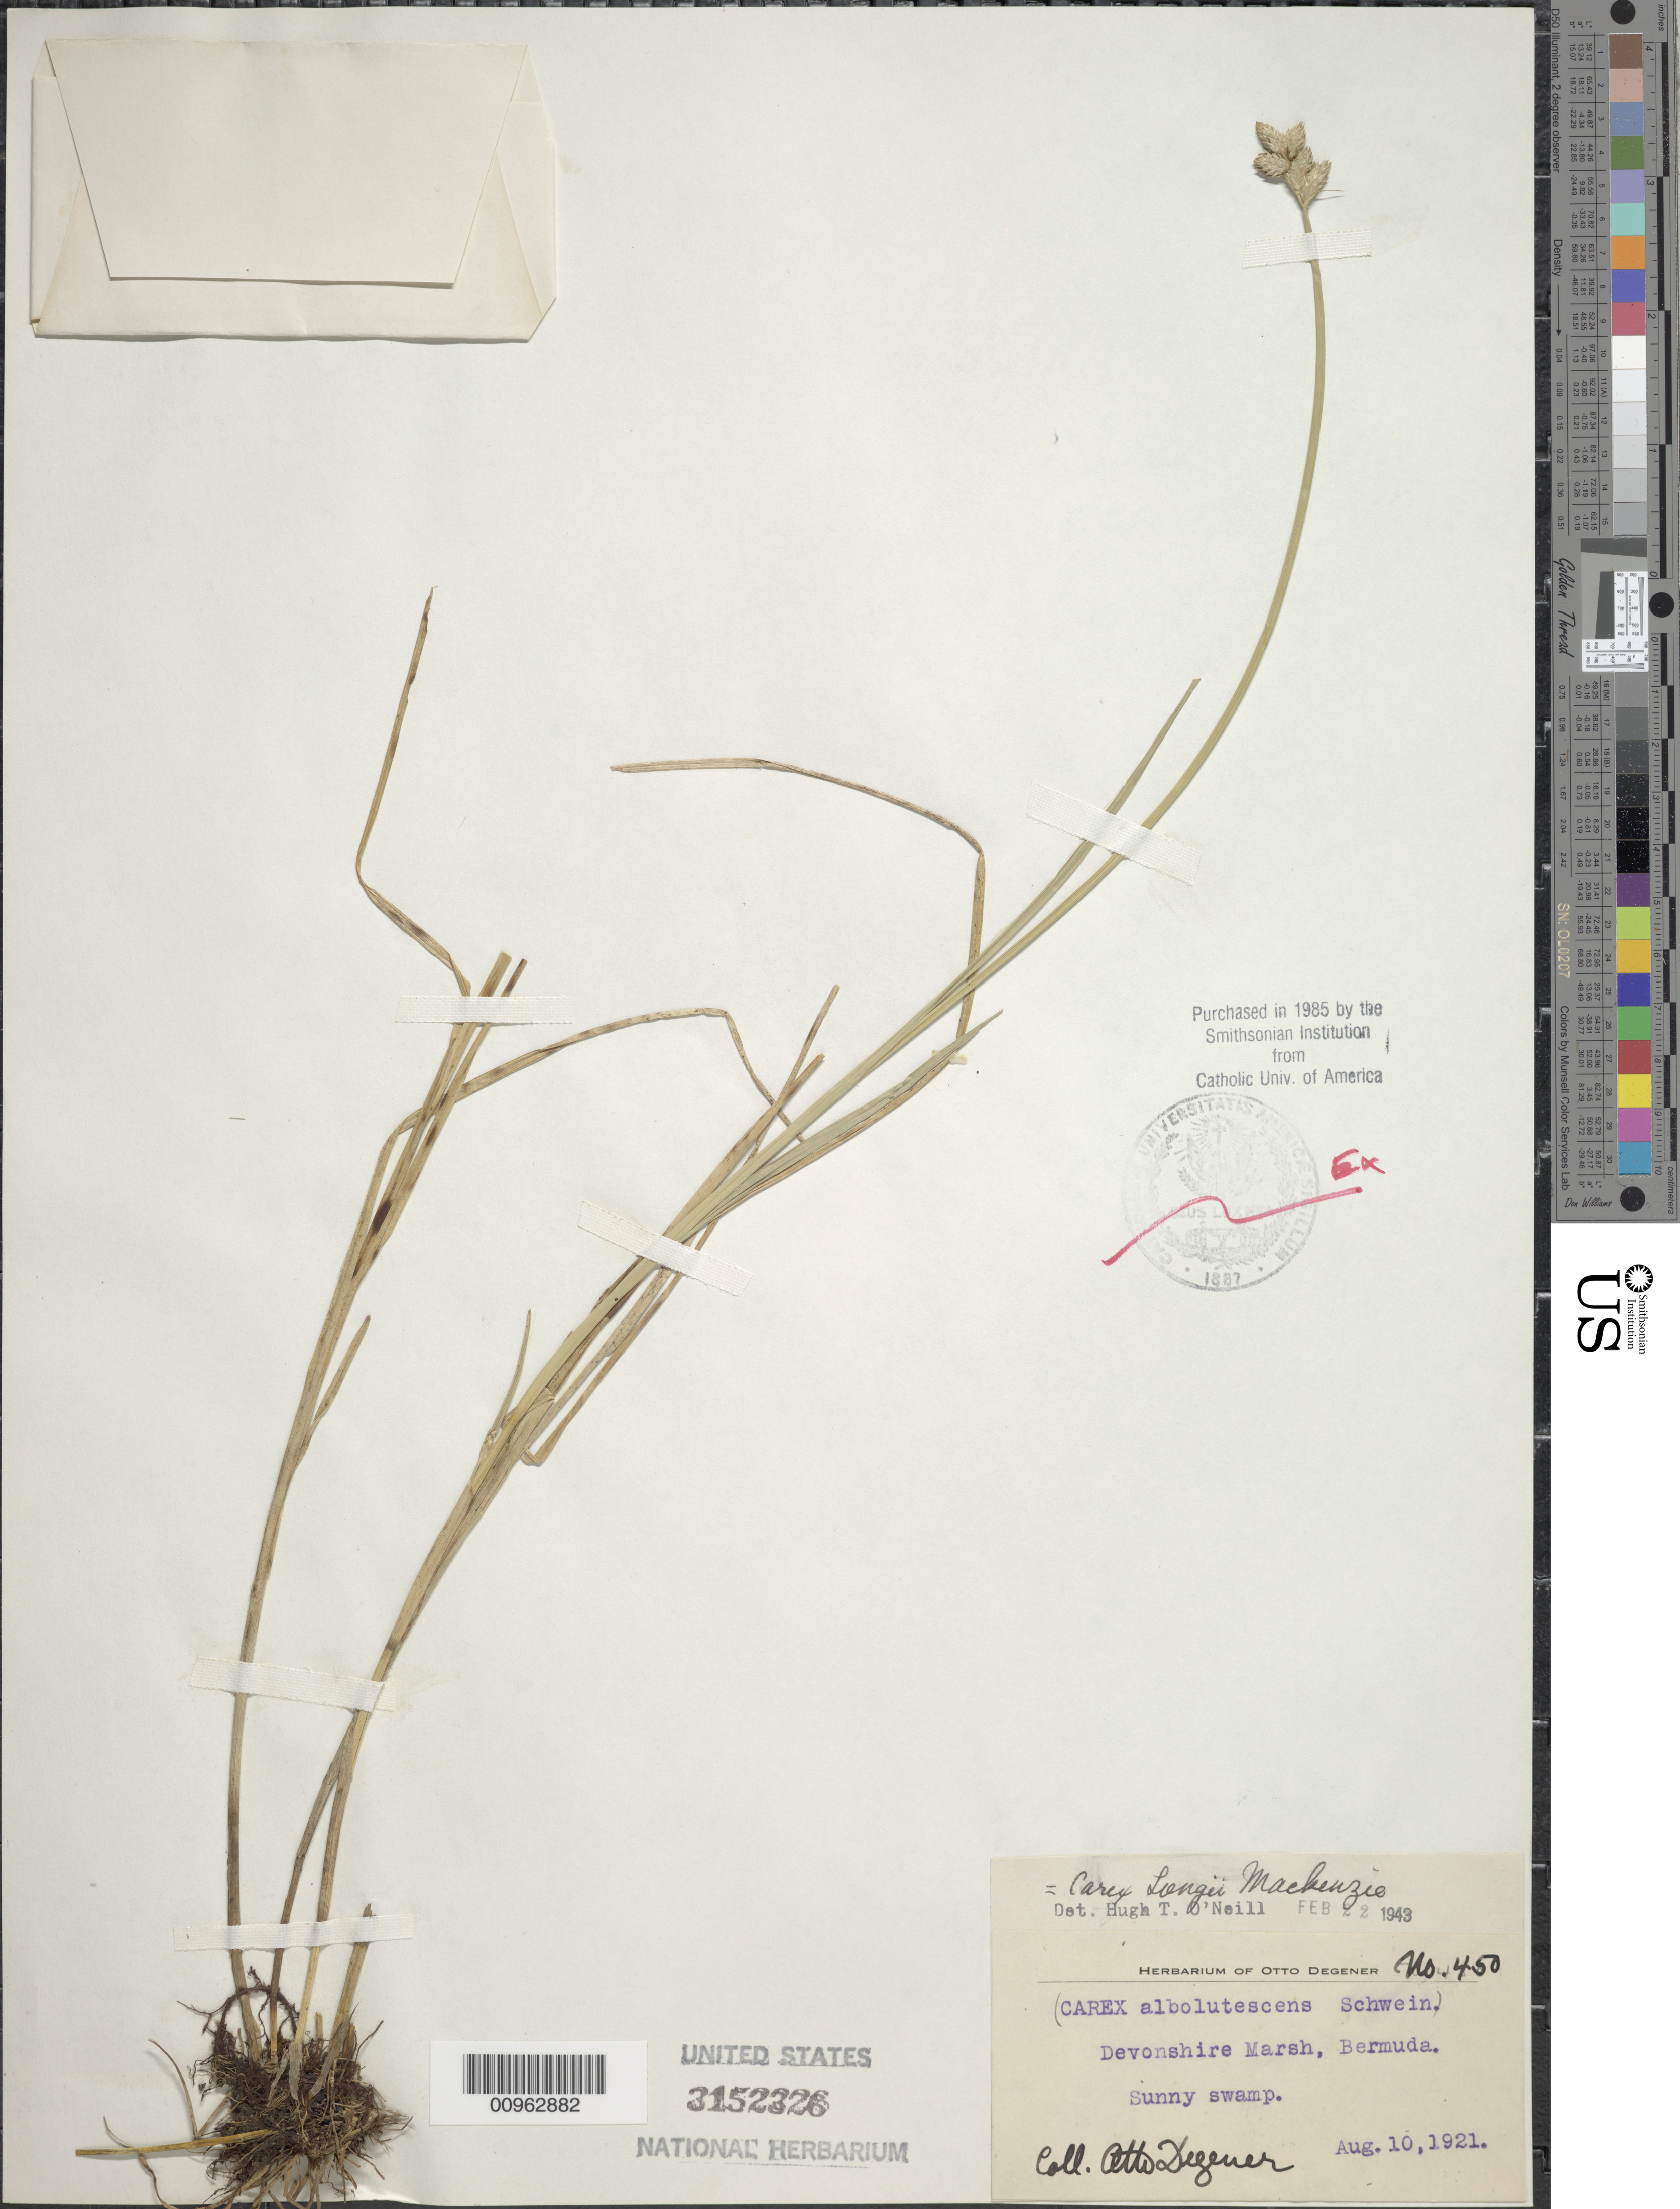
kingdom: Plantae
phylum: Tracheophyta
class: Liliopsida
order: Poales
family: Cyperaceae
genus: Carex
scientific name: Carex longii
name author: Mack.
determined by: O'Neill, Hugh T.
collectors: O. Degener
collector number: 450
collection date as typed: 10 Aug 1921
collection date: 1921-08-10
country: Bermuda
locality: Devonshire Marsh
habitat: Sunny swamp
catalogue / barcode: US 3152326